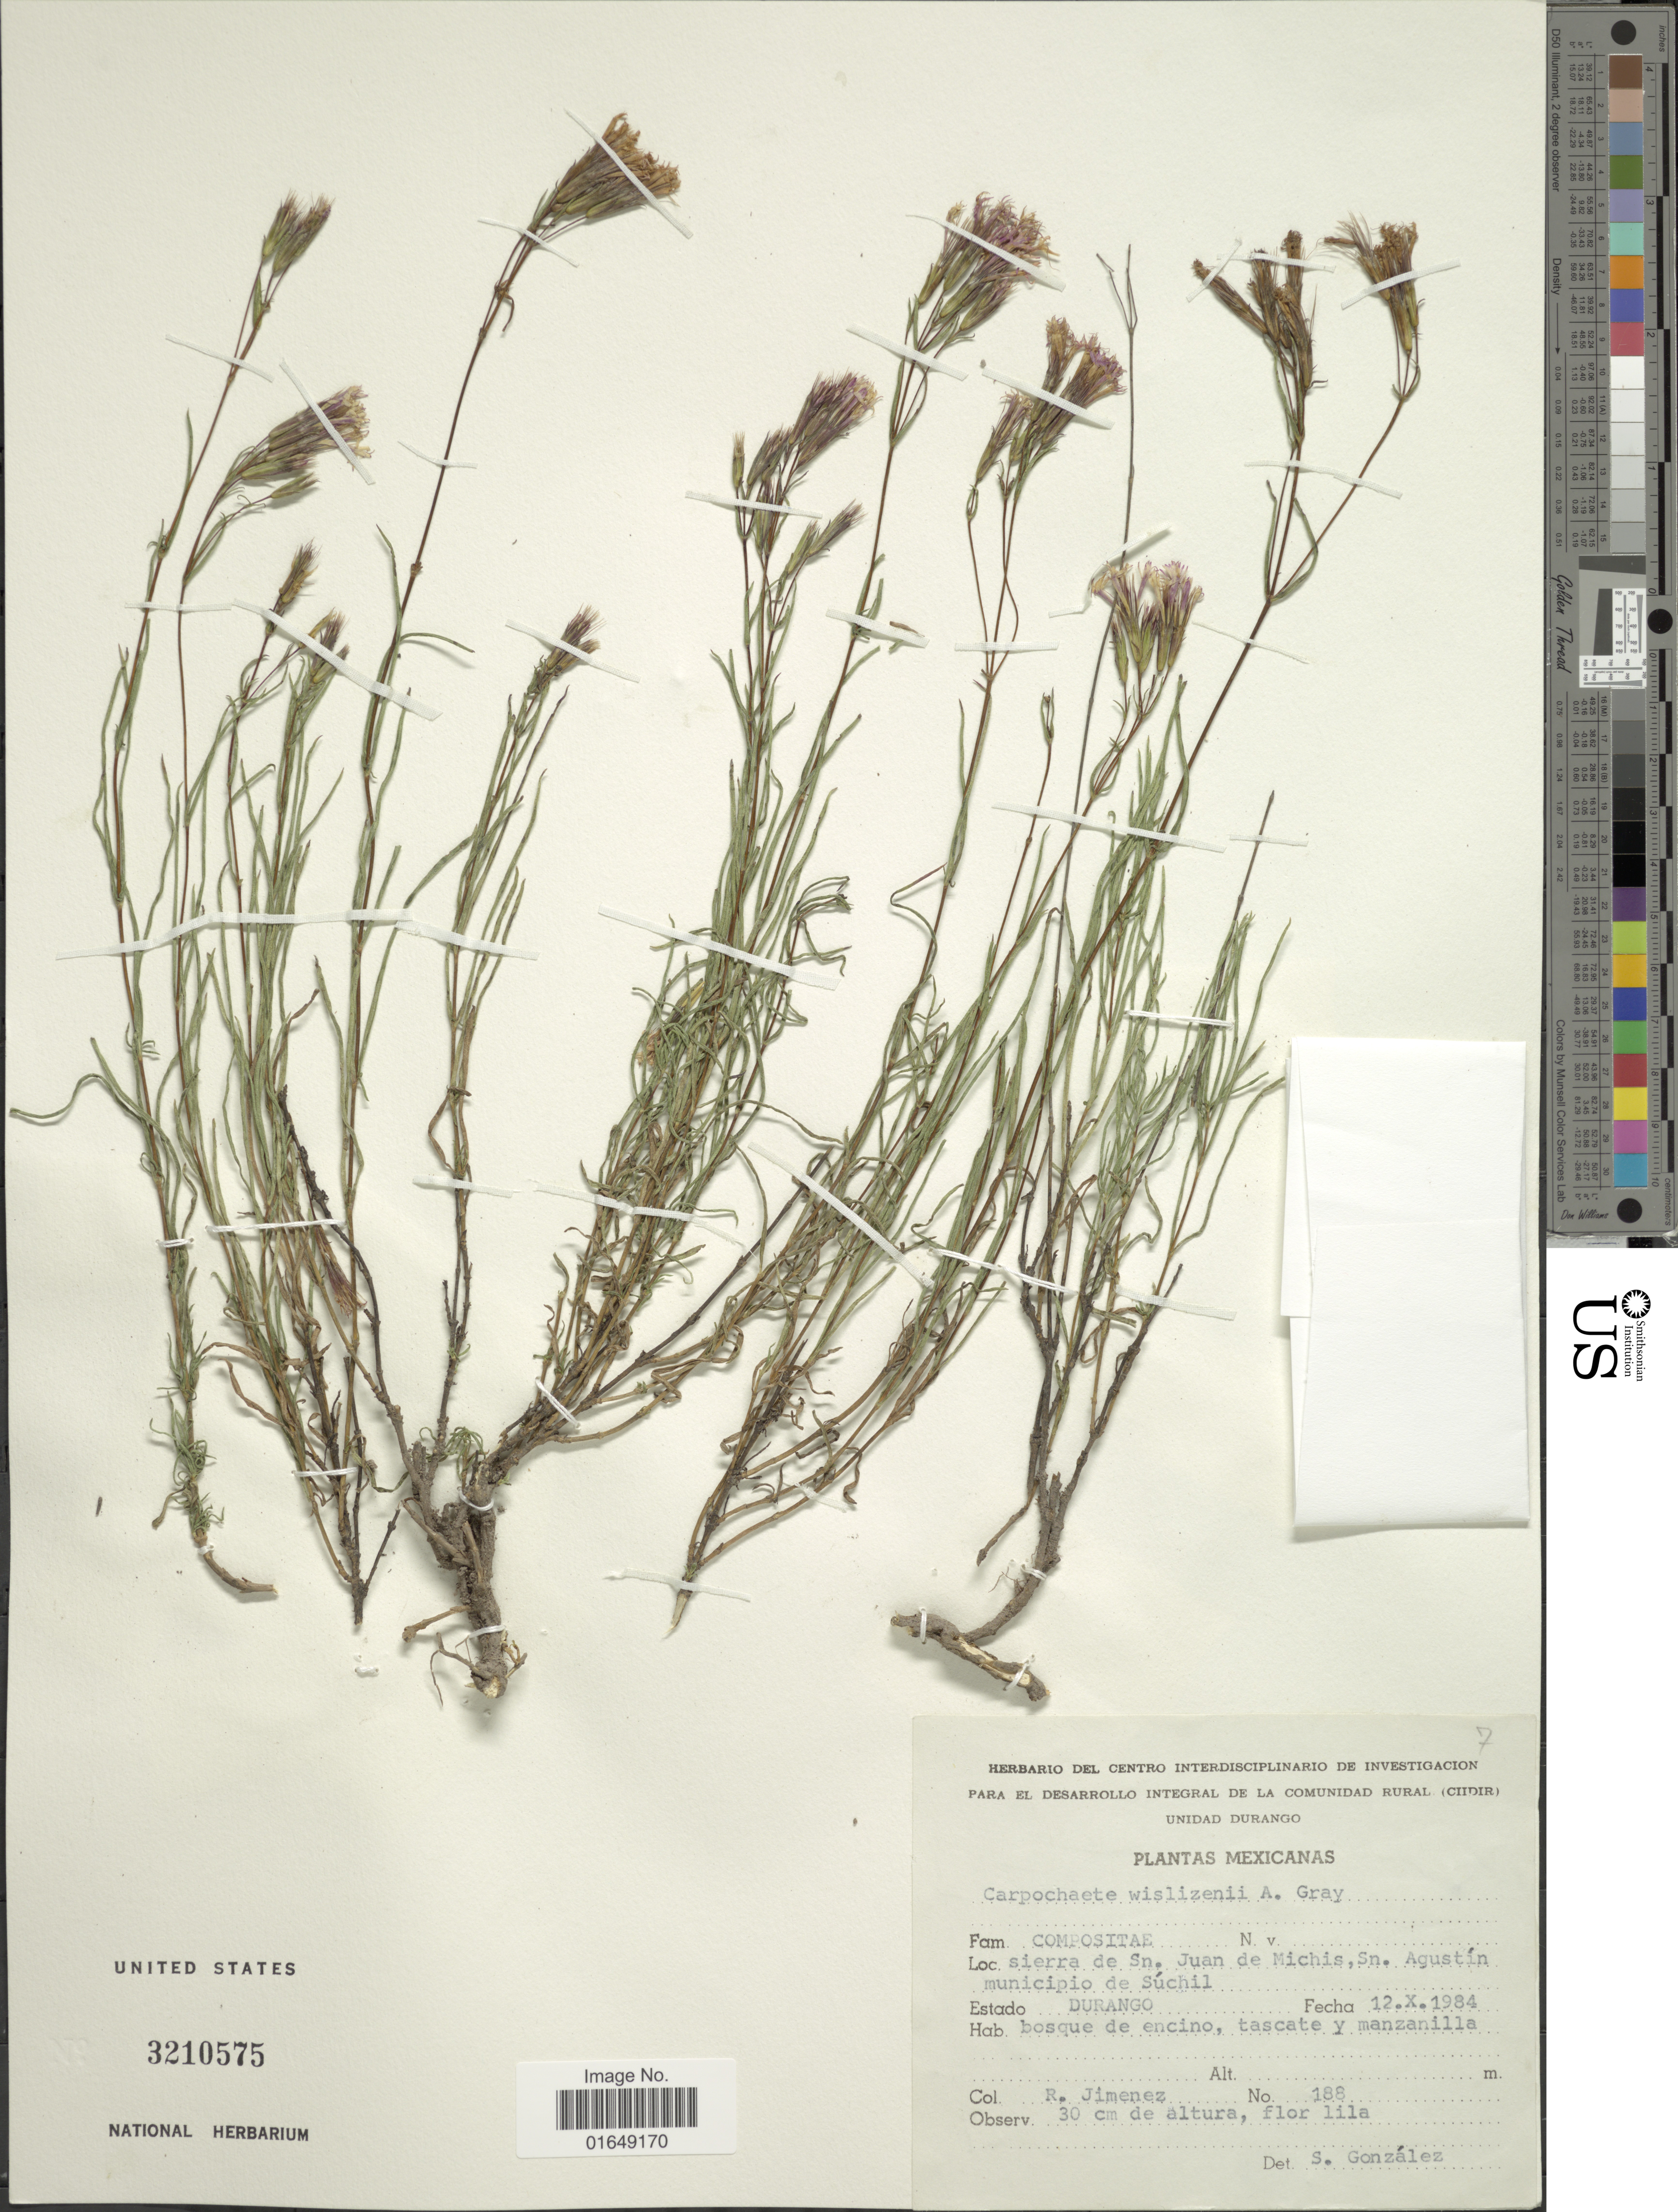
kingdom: Plantae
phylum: Tracheophyta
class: Magnoliopsida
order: Asterales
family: Asteraceae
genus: Carphochaete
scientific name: Carphochaete wislizenii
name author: A. Gray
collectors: R. Jimenez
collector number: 188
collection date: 1984-10-12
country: Mexico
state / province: Durango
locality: Sierra de Sn. Juan de Michis, S. Agustín municipio de Súchil.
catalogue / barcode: US 3210575